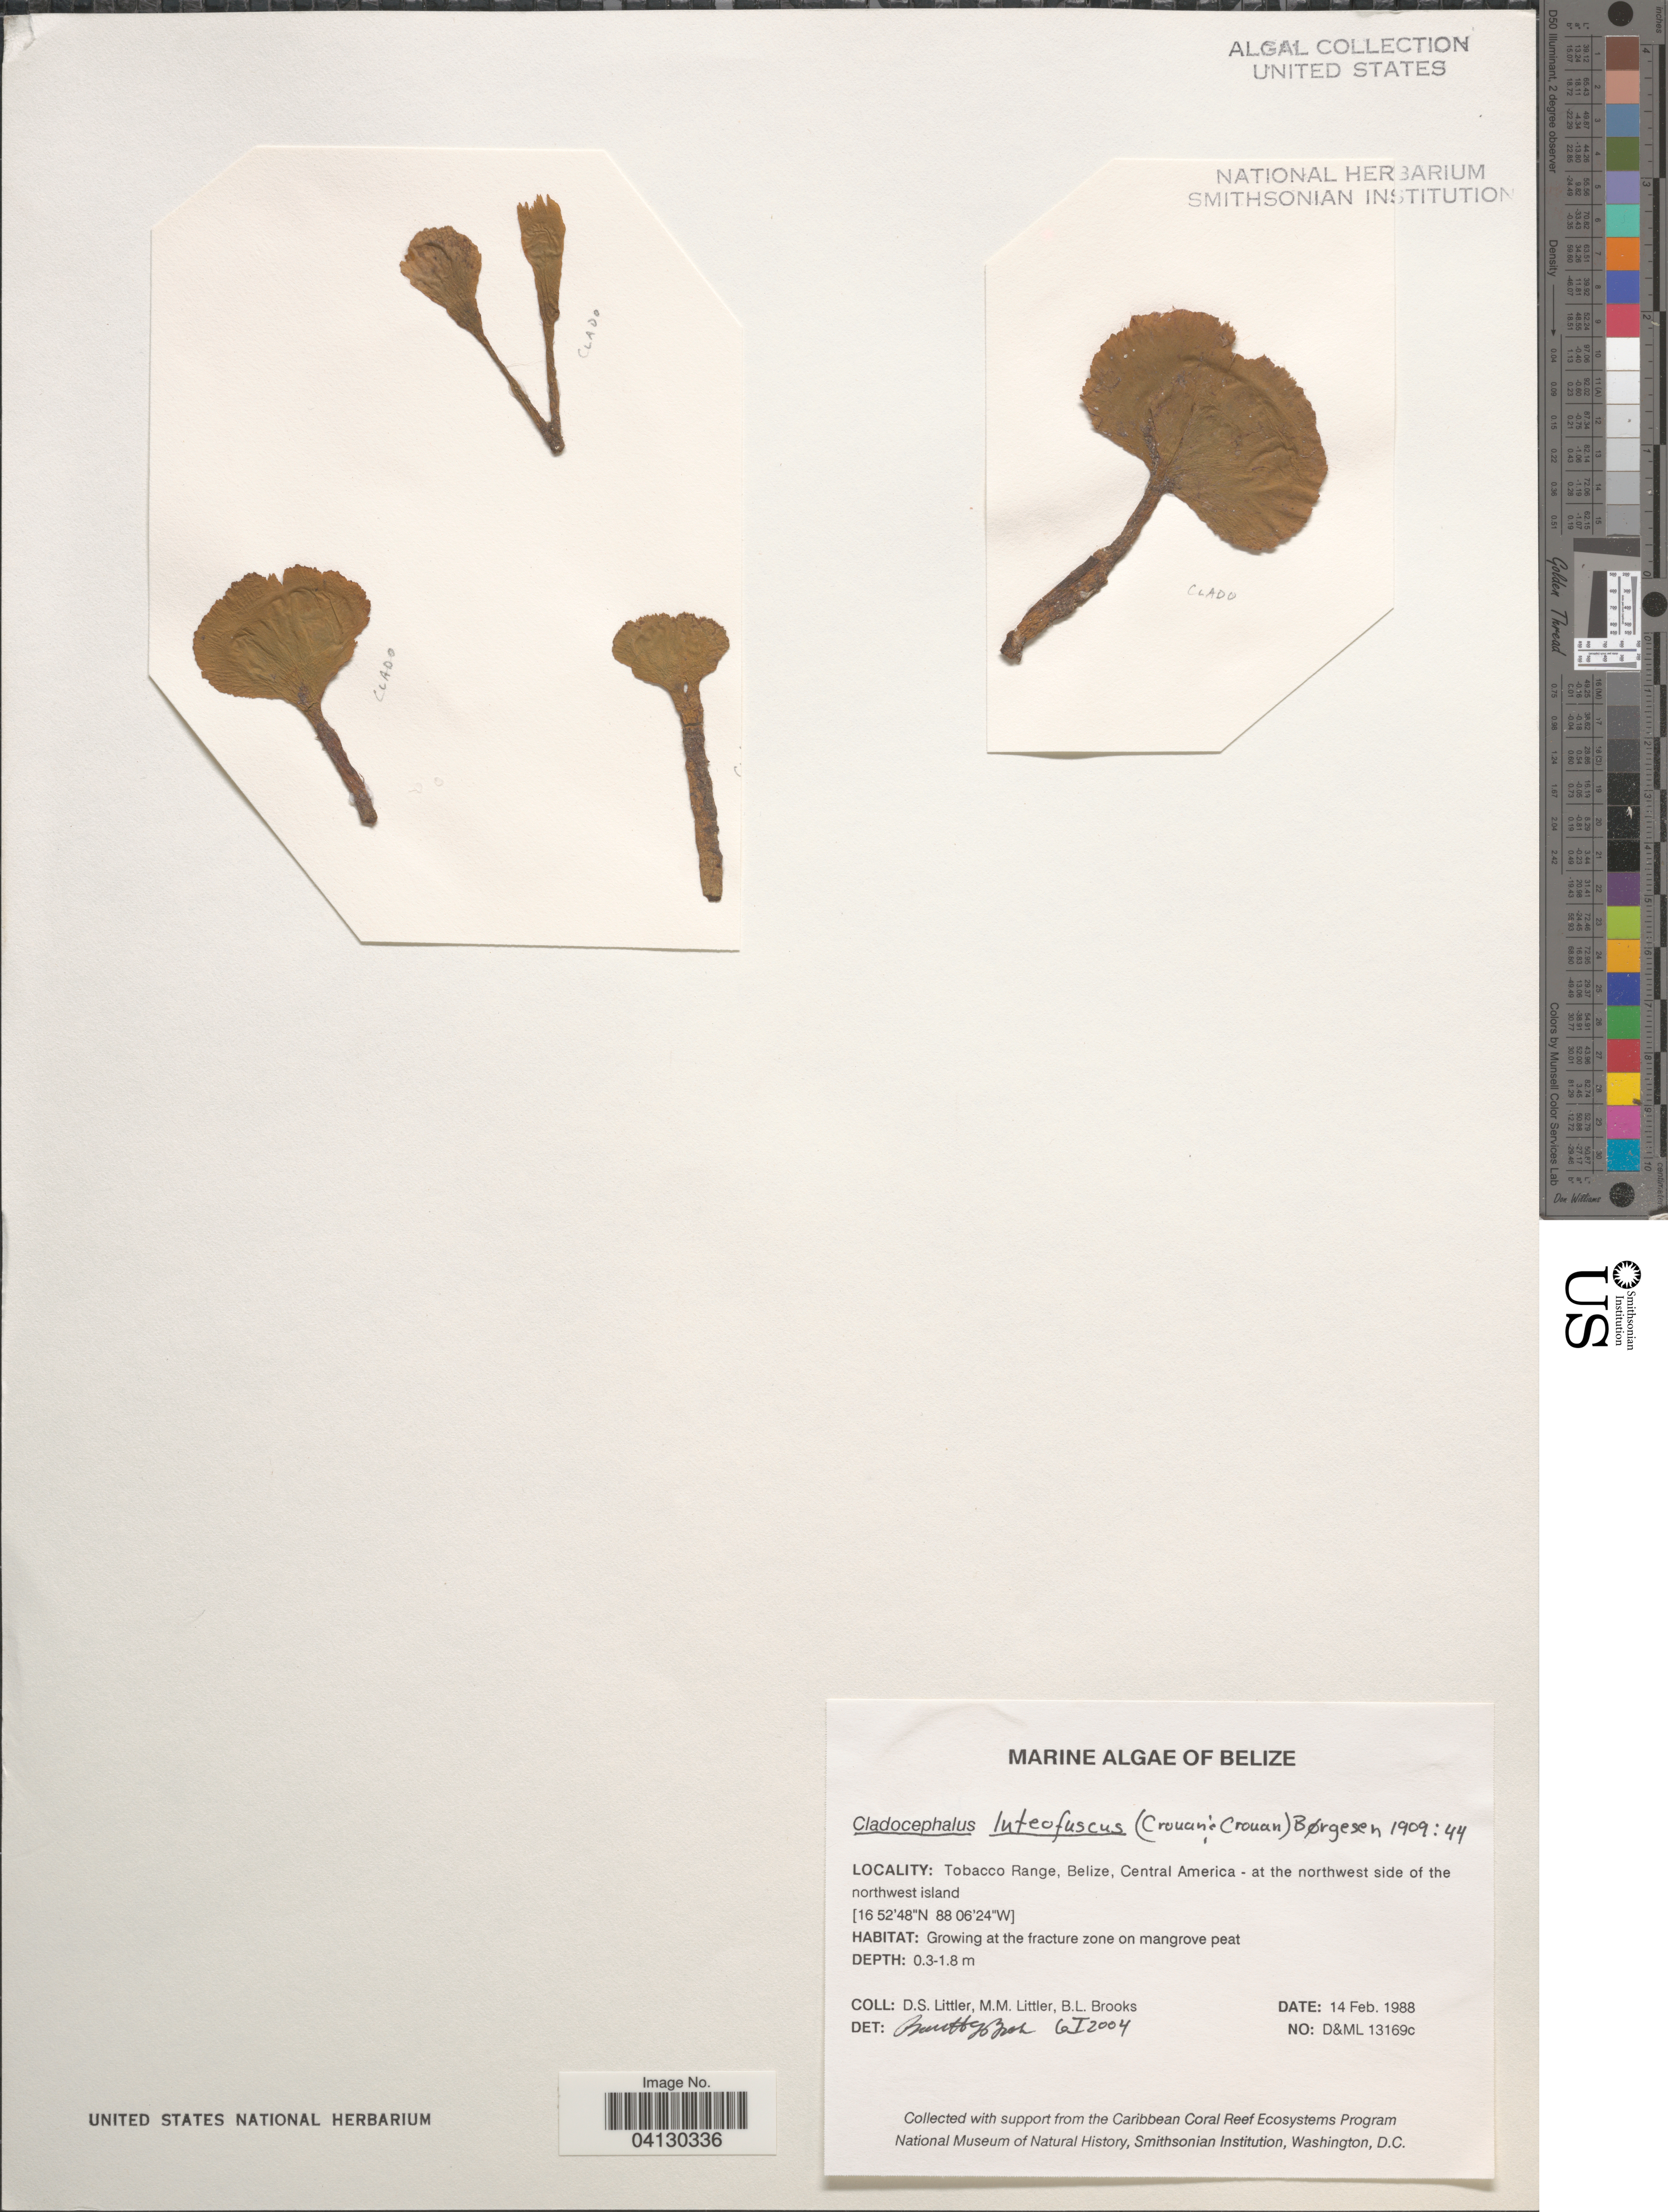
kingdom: Plantae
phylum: Chlorophyta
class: Ulvophyceae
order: Bryopsidales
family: Dichotomosiphonaceae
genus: Cladocephalus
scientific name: Cladocephalus luteofuscus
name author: (P. Crouan & H. Crouan) Børgesen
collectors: D. S. Littler & B. Brooks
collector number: D&ML13169c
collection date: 1988-02-14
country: Belize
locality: Tobacco Range - at the northwest side of the northwest island.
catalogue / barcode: US 328981